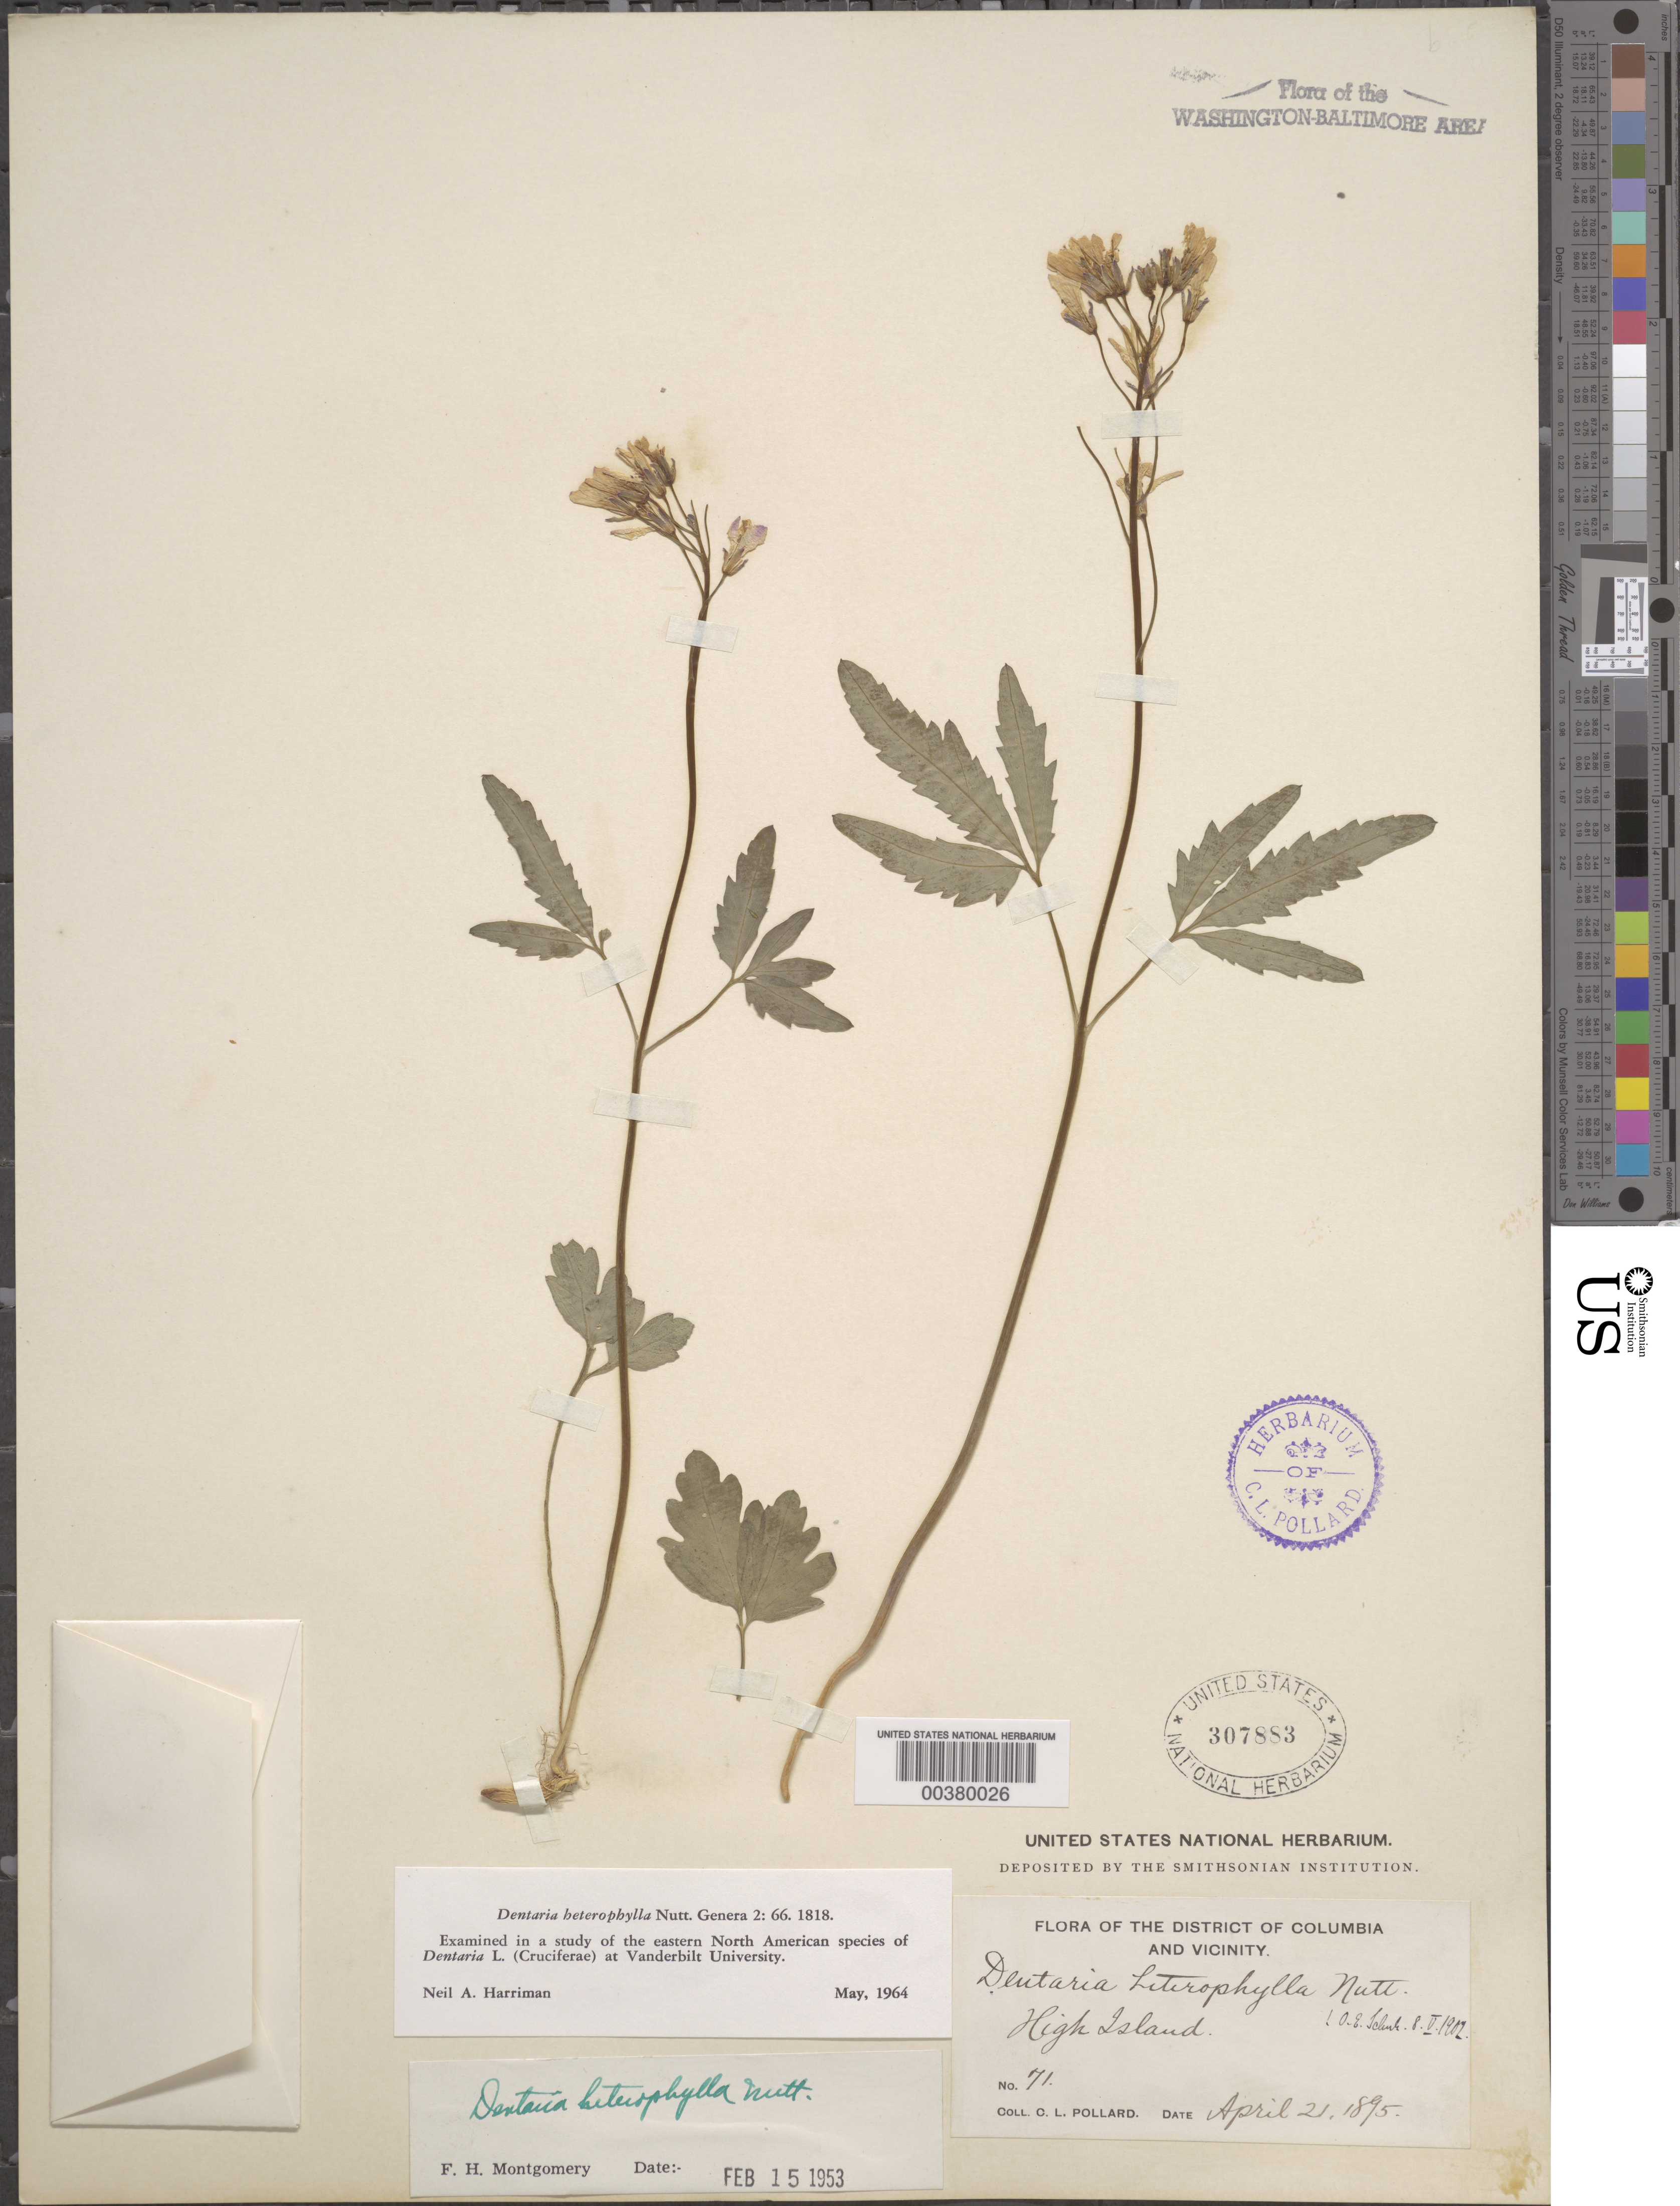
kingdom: Plantae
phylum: Tracheophyta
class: Magnoliopsida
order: Brassicales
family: Brassicaceae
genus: Cardamine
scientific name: Cardamine angustata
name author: O.E. Schulz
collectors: C. L. Pollard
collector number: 71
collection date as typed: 21 Apr 1895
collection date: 1895-04-21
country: United States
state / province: Maryland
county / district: Montgomery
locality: High Island C. & O. Canal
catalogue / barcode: US 307883